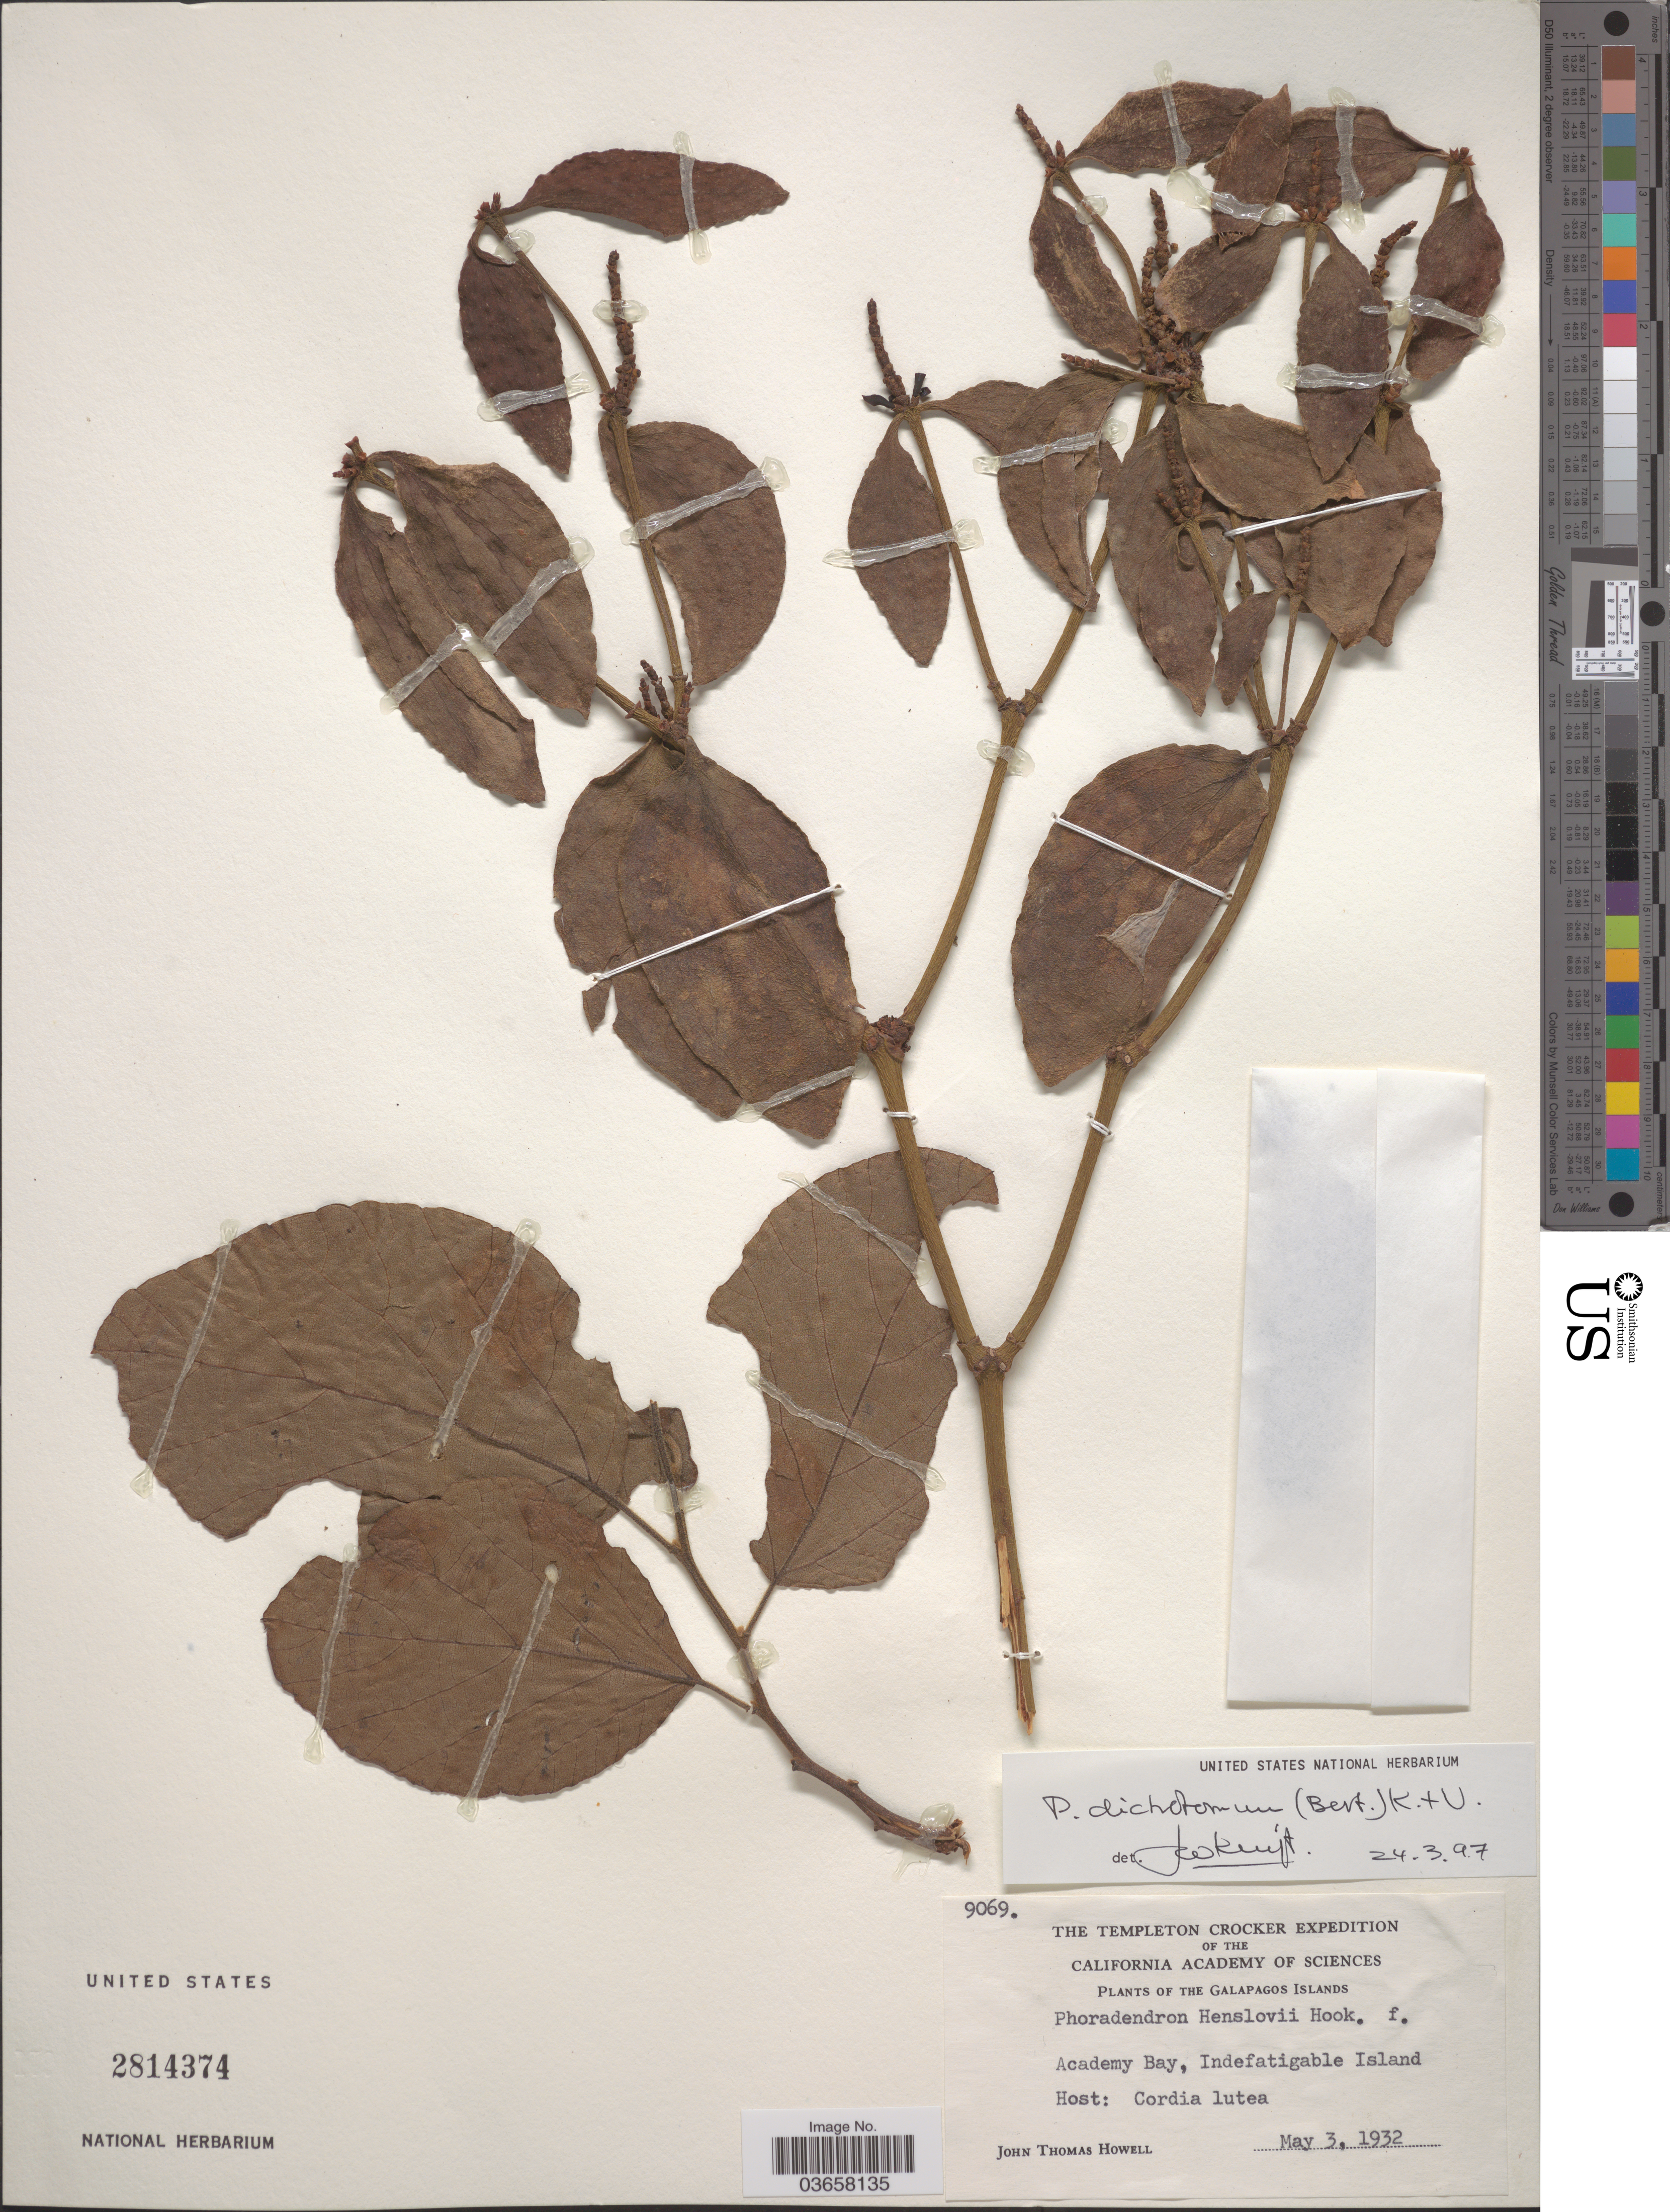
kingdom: Plantae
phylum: Tracheophyta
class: Magnoliopsida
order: Santalales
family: Viscaceae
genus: Phoradendron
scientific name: Phoradendron dichotomum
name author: (D. Don) Ettingsh.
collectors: J. T. Howell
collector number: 9069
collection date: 1932-05-03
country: Ecuador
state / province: Colón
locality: The Galapagos Islands. Academy Bay, Indefatigable Island.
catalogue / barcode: US 2814374